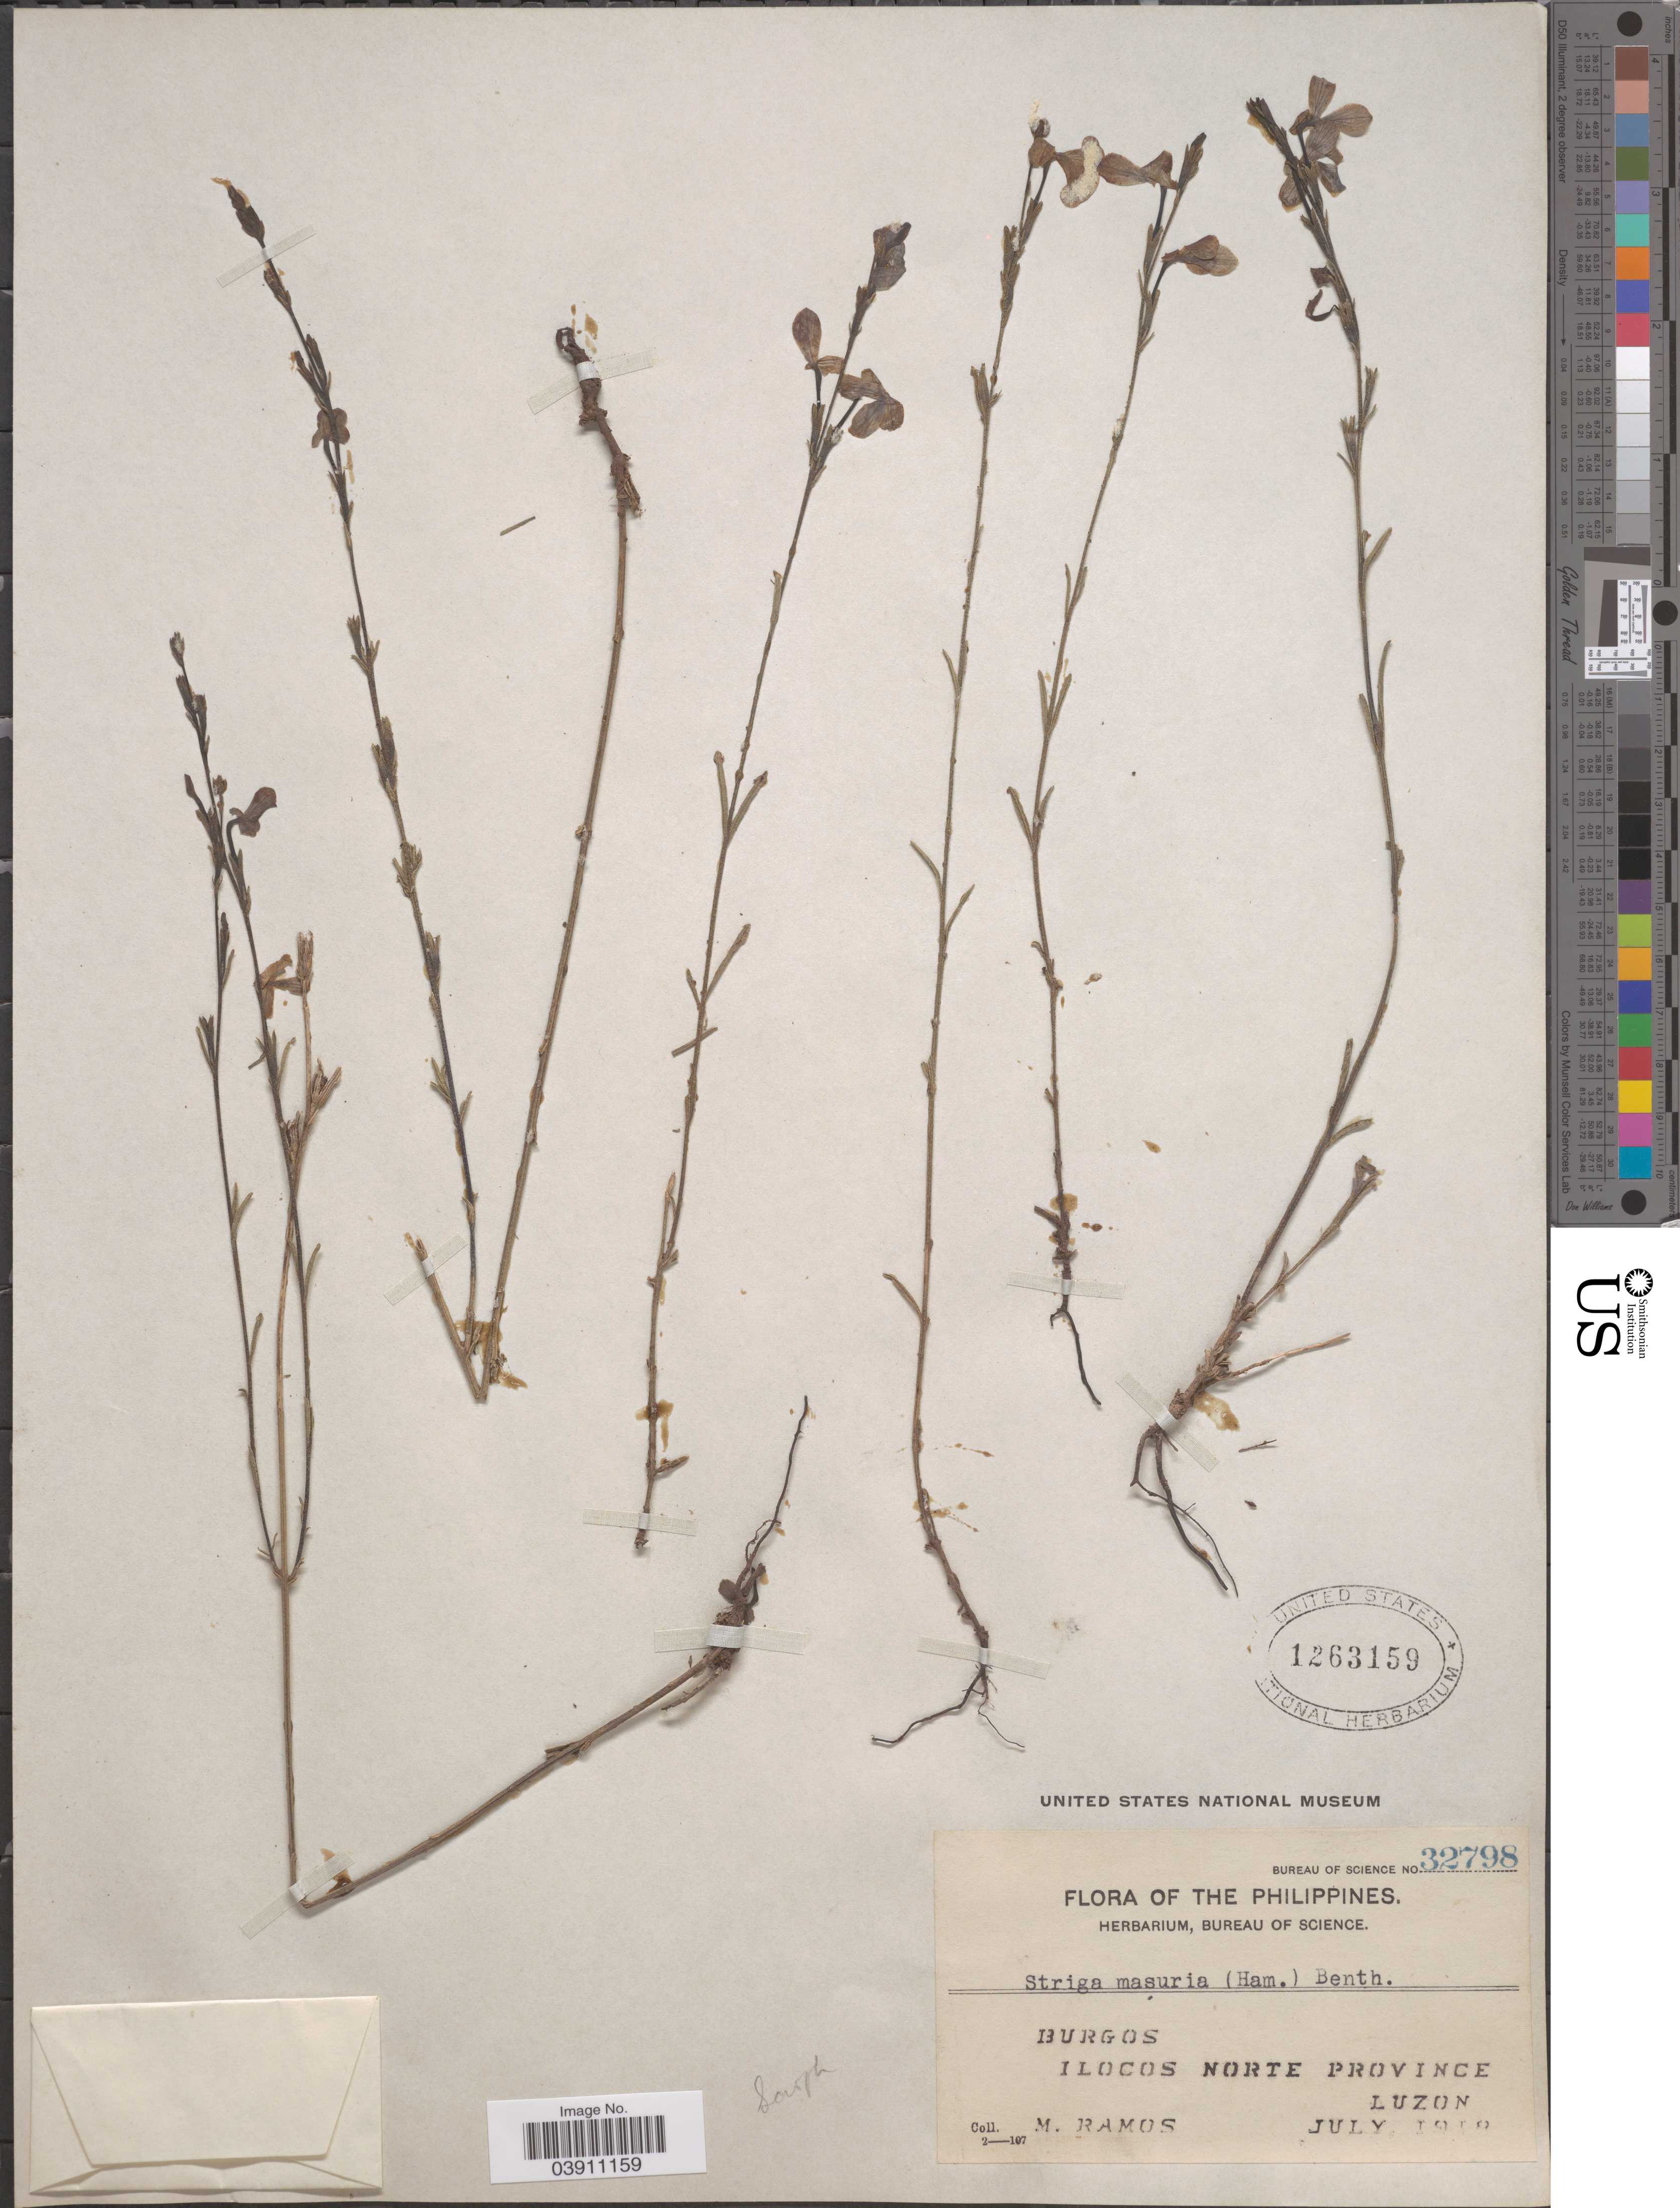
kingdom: Plantae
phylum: Tracheophyta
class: Magnoliopsida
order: Lamiales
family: Orobanchaceae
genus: Striga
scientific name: Striga masuria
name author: (Buch.-Ham. ex Benth.) Benth.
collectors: M. Ramos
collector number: Bureau of Science 32798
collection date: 1918-07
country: Philippines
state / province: Ilocos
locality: Burgos. Ilocos Norte Province. Luzon.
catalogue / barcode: US 1263159